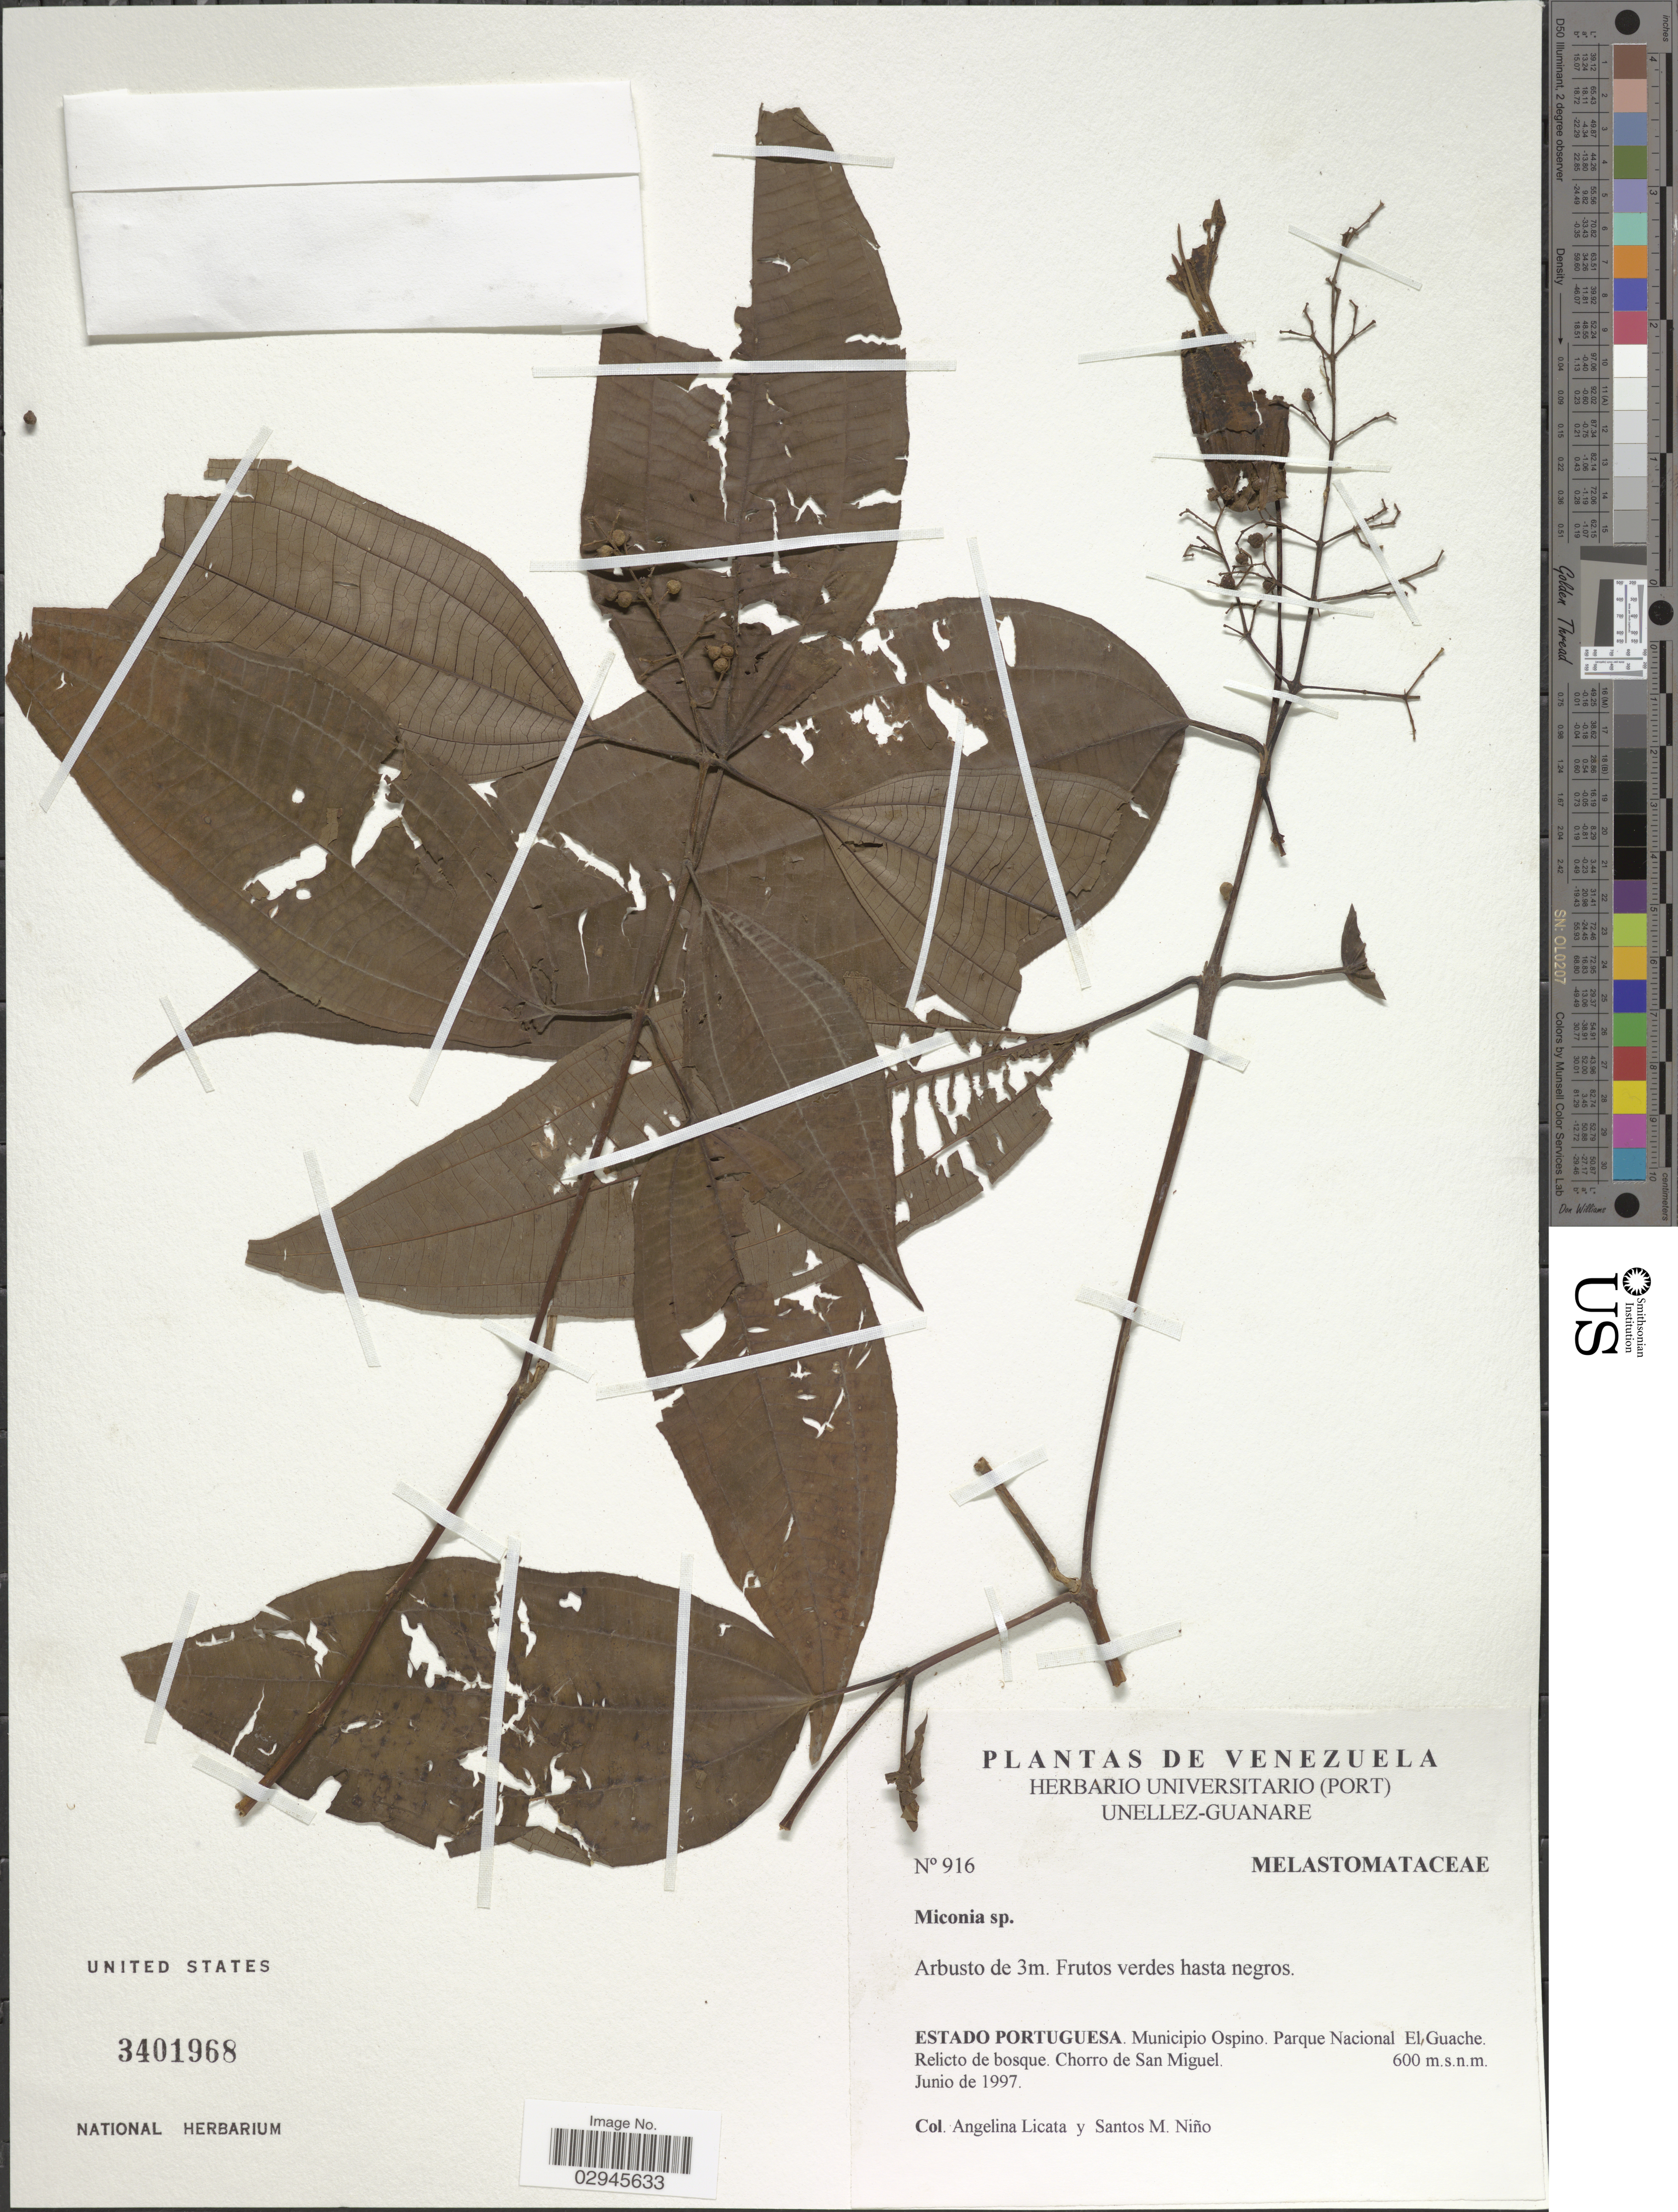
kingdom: Plantae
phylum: Tracheophyta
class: Magnoliopsida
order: Myrtales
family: Melastomataceae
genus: Miconia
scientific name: Miconia sp.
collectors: A. Licata & S. M. Niño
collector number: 916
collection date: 1997-06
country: Venezuela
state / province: Portuguesa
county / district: Ospino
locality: Parque Nacional Guache. Chorro de San Miguel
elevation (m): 600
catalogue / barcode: US 3401968